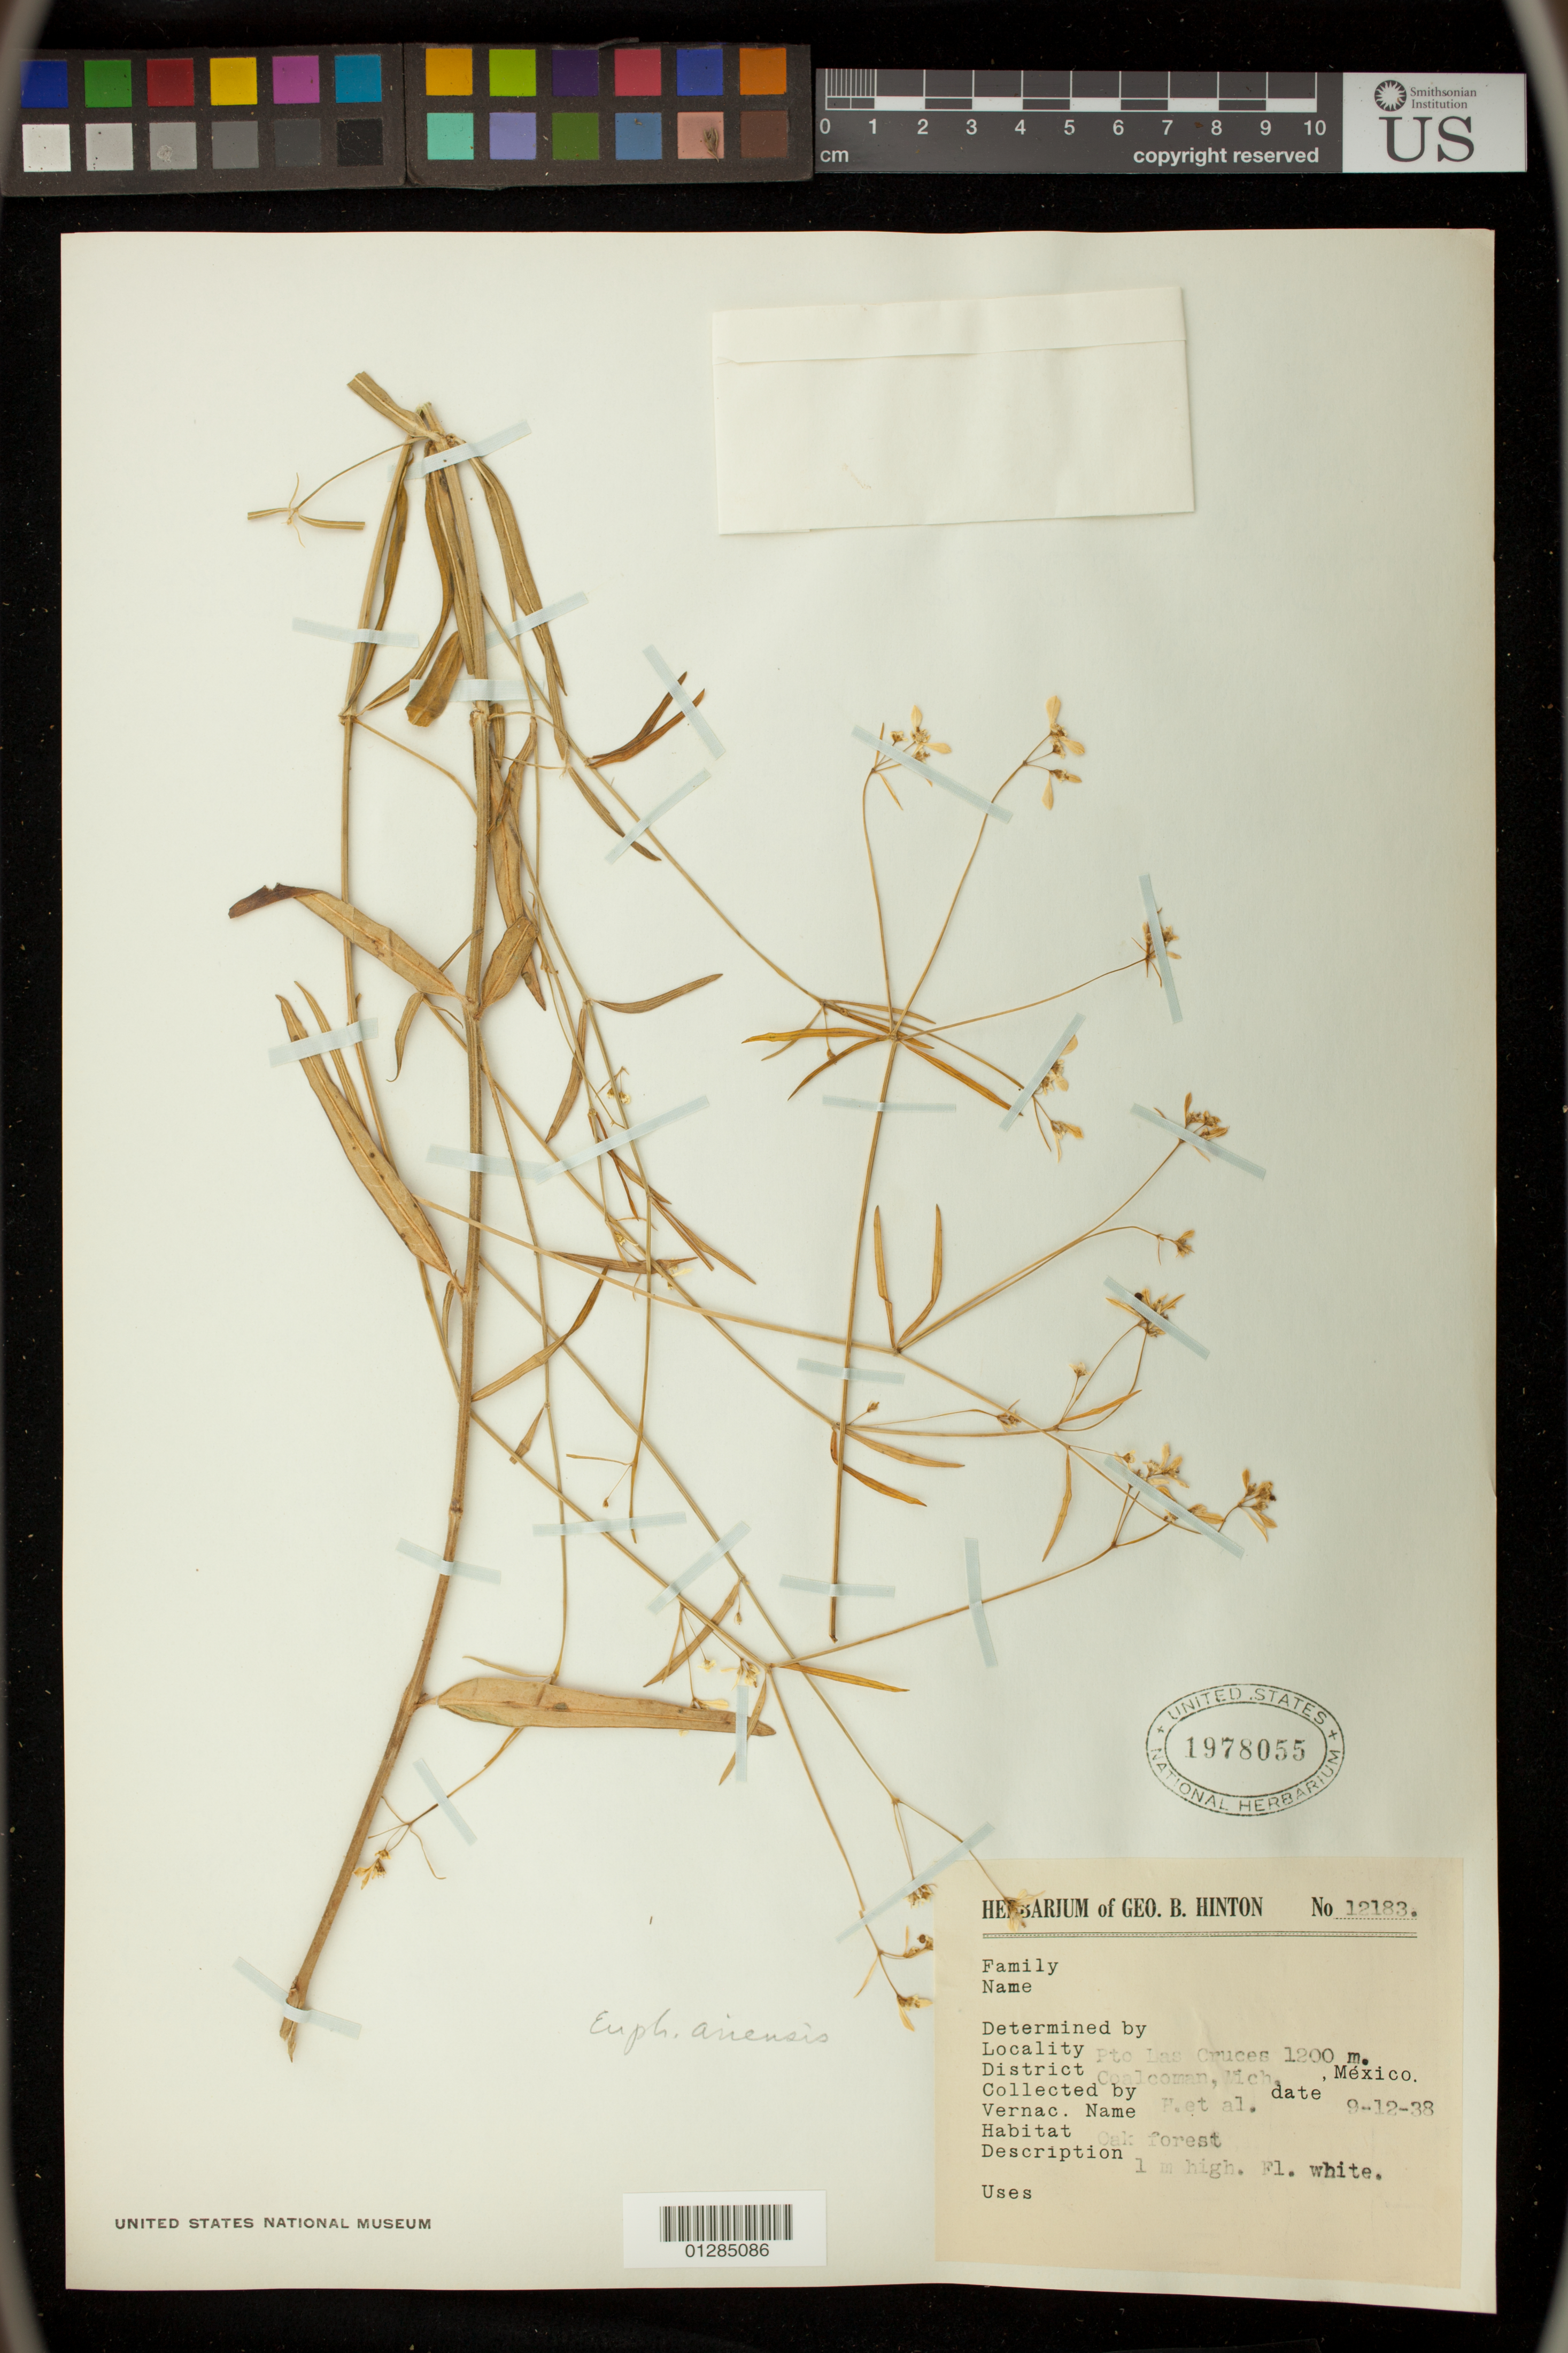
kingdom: Plantae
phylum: Tracheophyta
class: Magnoliopsida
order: Malpighiales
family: Euphorbiaceae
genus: Euphorbia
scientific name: Euphorbia ariensis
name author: Kunth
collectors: G. B. Hinton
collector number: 12183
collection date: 1938-09-12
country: Mexico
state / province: Michoacán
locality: Pto Las Cruces. Coalcoman, Mich.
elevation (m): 1200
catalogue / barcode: US 1978055